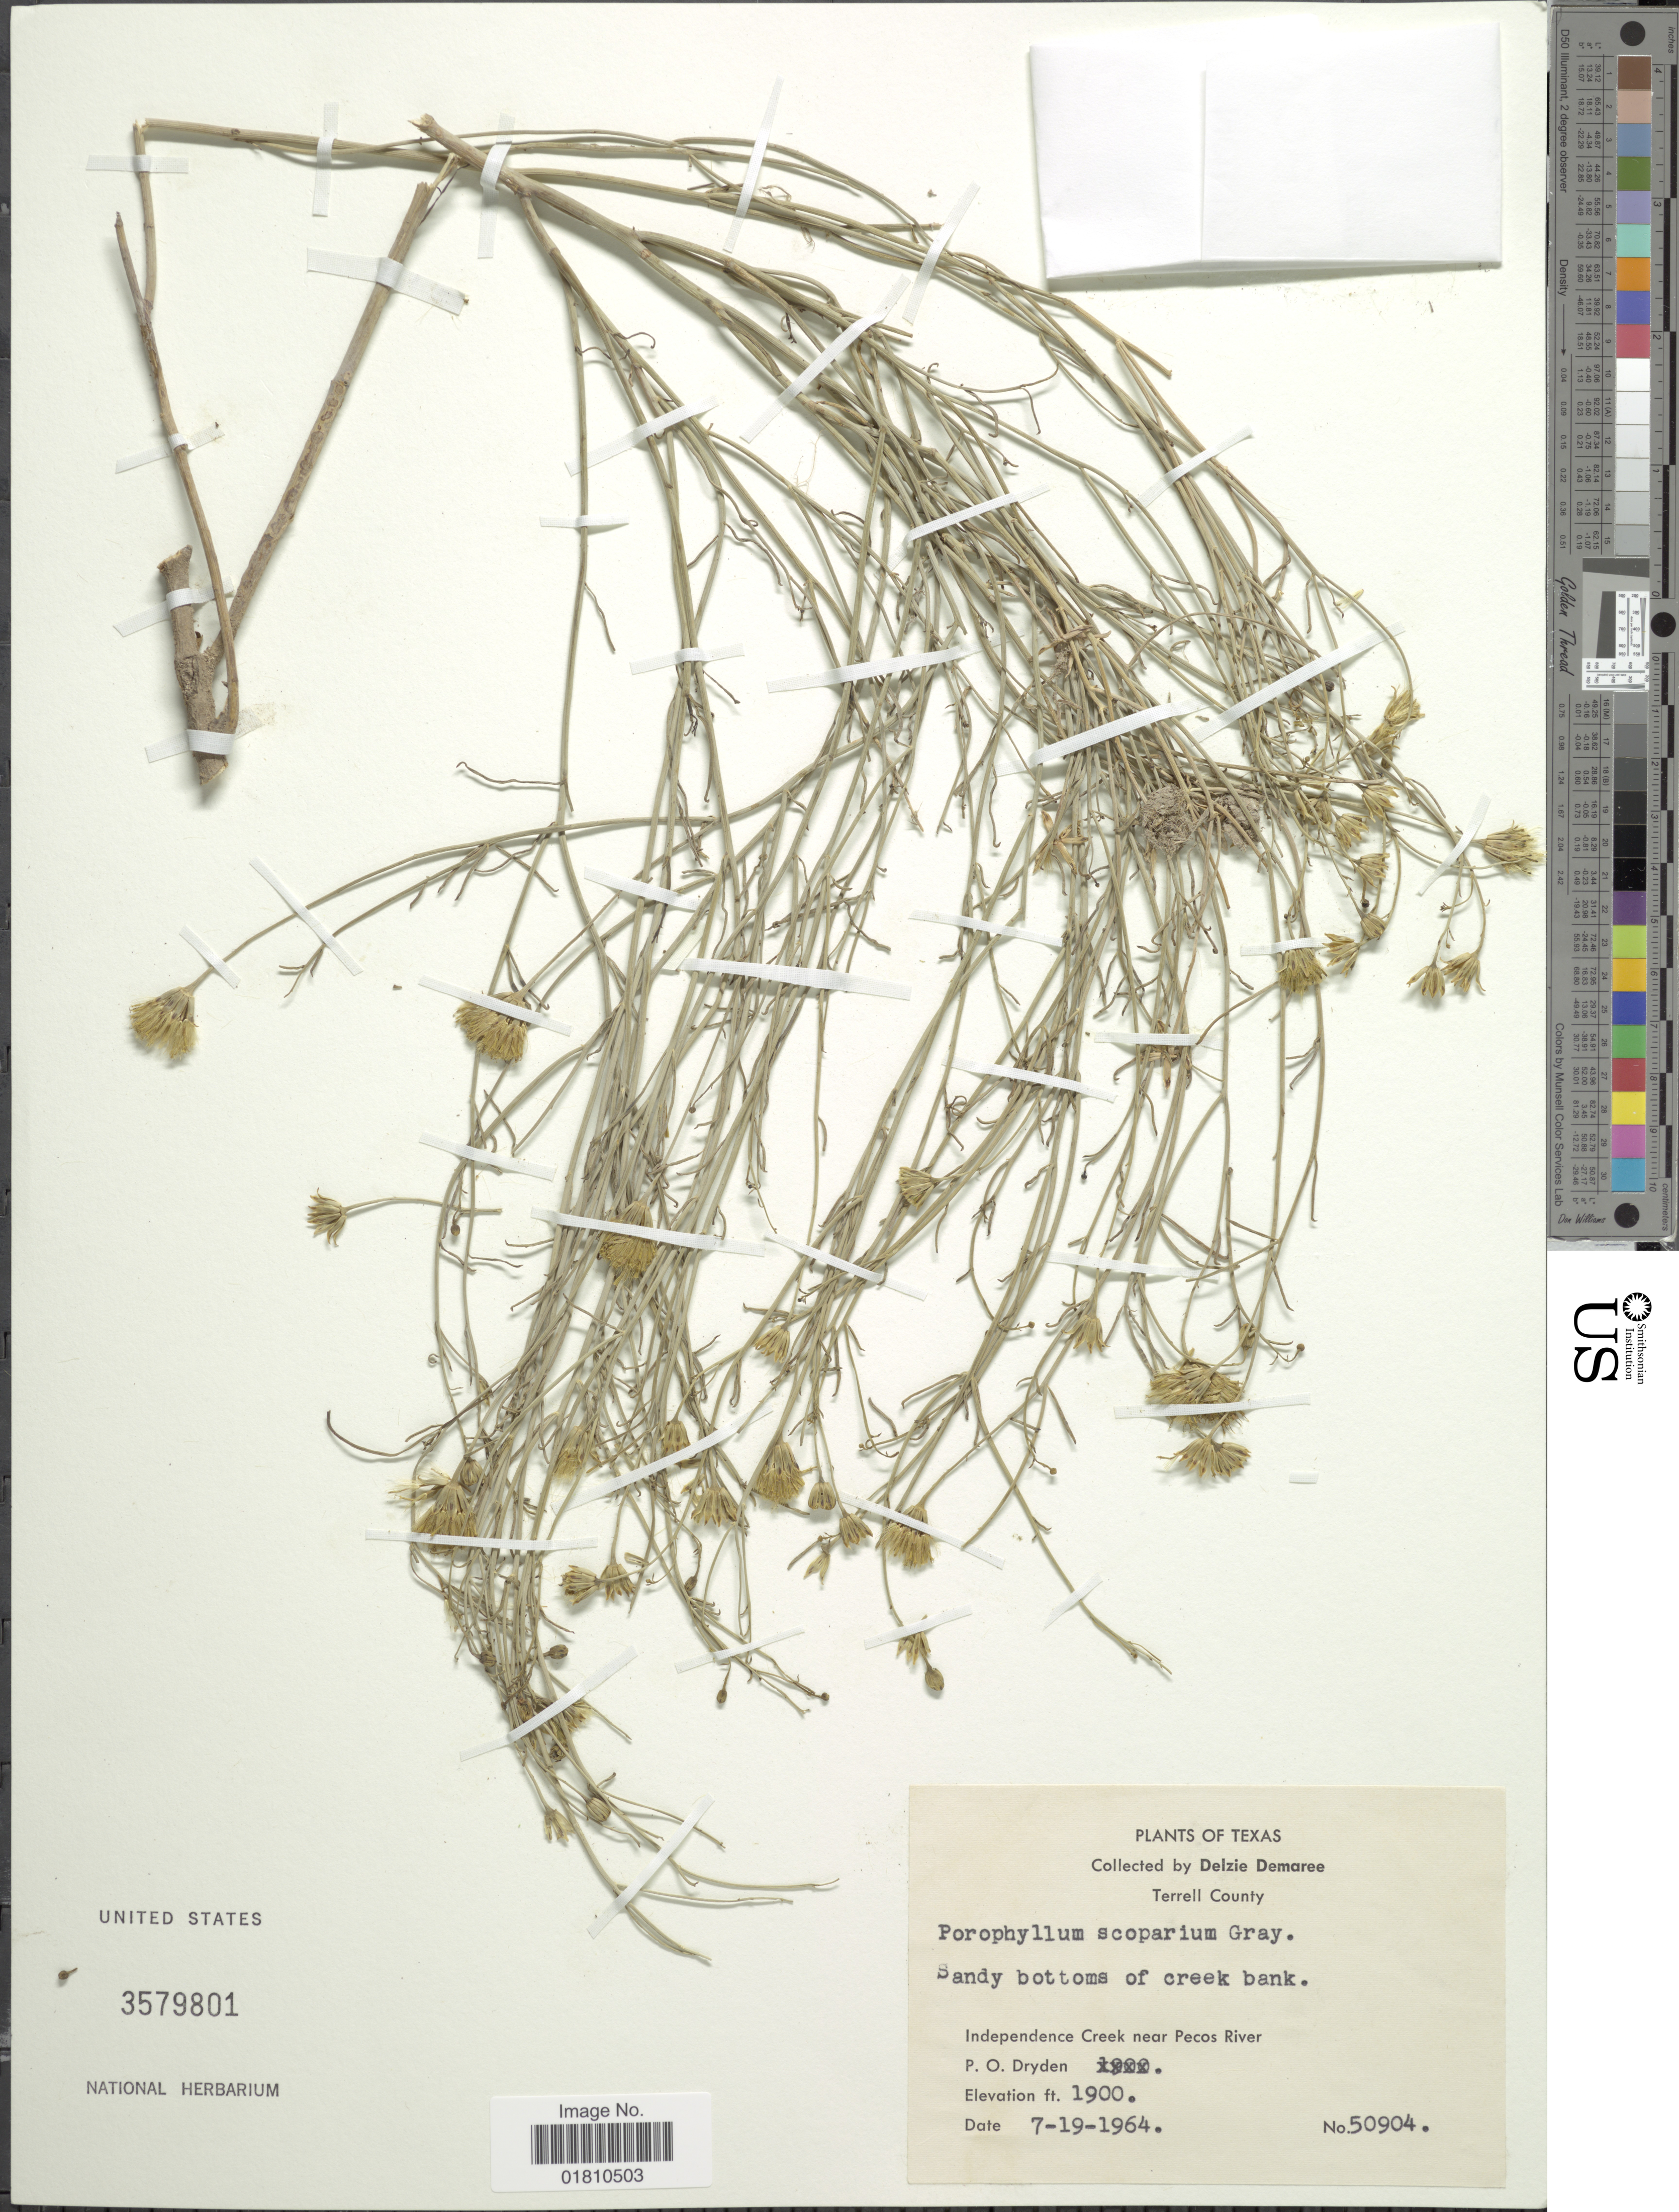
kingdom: Plantae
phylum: Tracheophyta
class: Magnoliopsida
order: Asterales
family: Asteraceae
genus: Porophyllum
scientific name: Porophyllum scoparium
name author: A. Gray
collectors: D. Demaree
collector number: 50904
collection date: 1964-07-19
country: United States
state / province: Texas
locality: Delzie Demaree, Terrell County, Sandy bottoms of creek bank, independence Creek near Pecos River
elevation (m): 579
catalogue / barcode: US 3579801